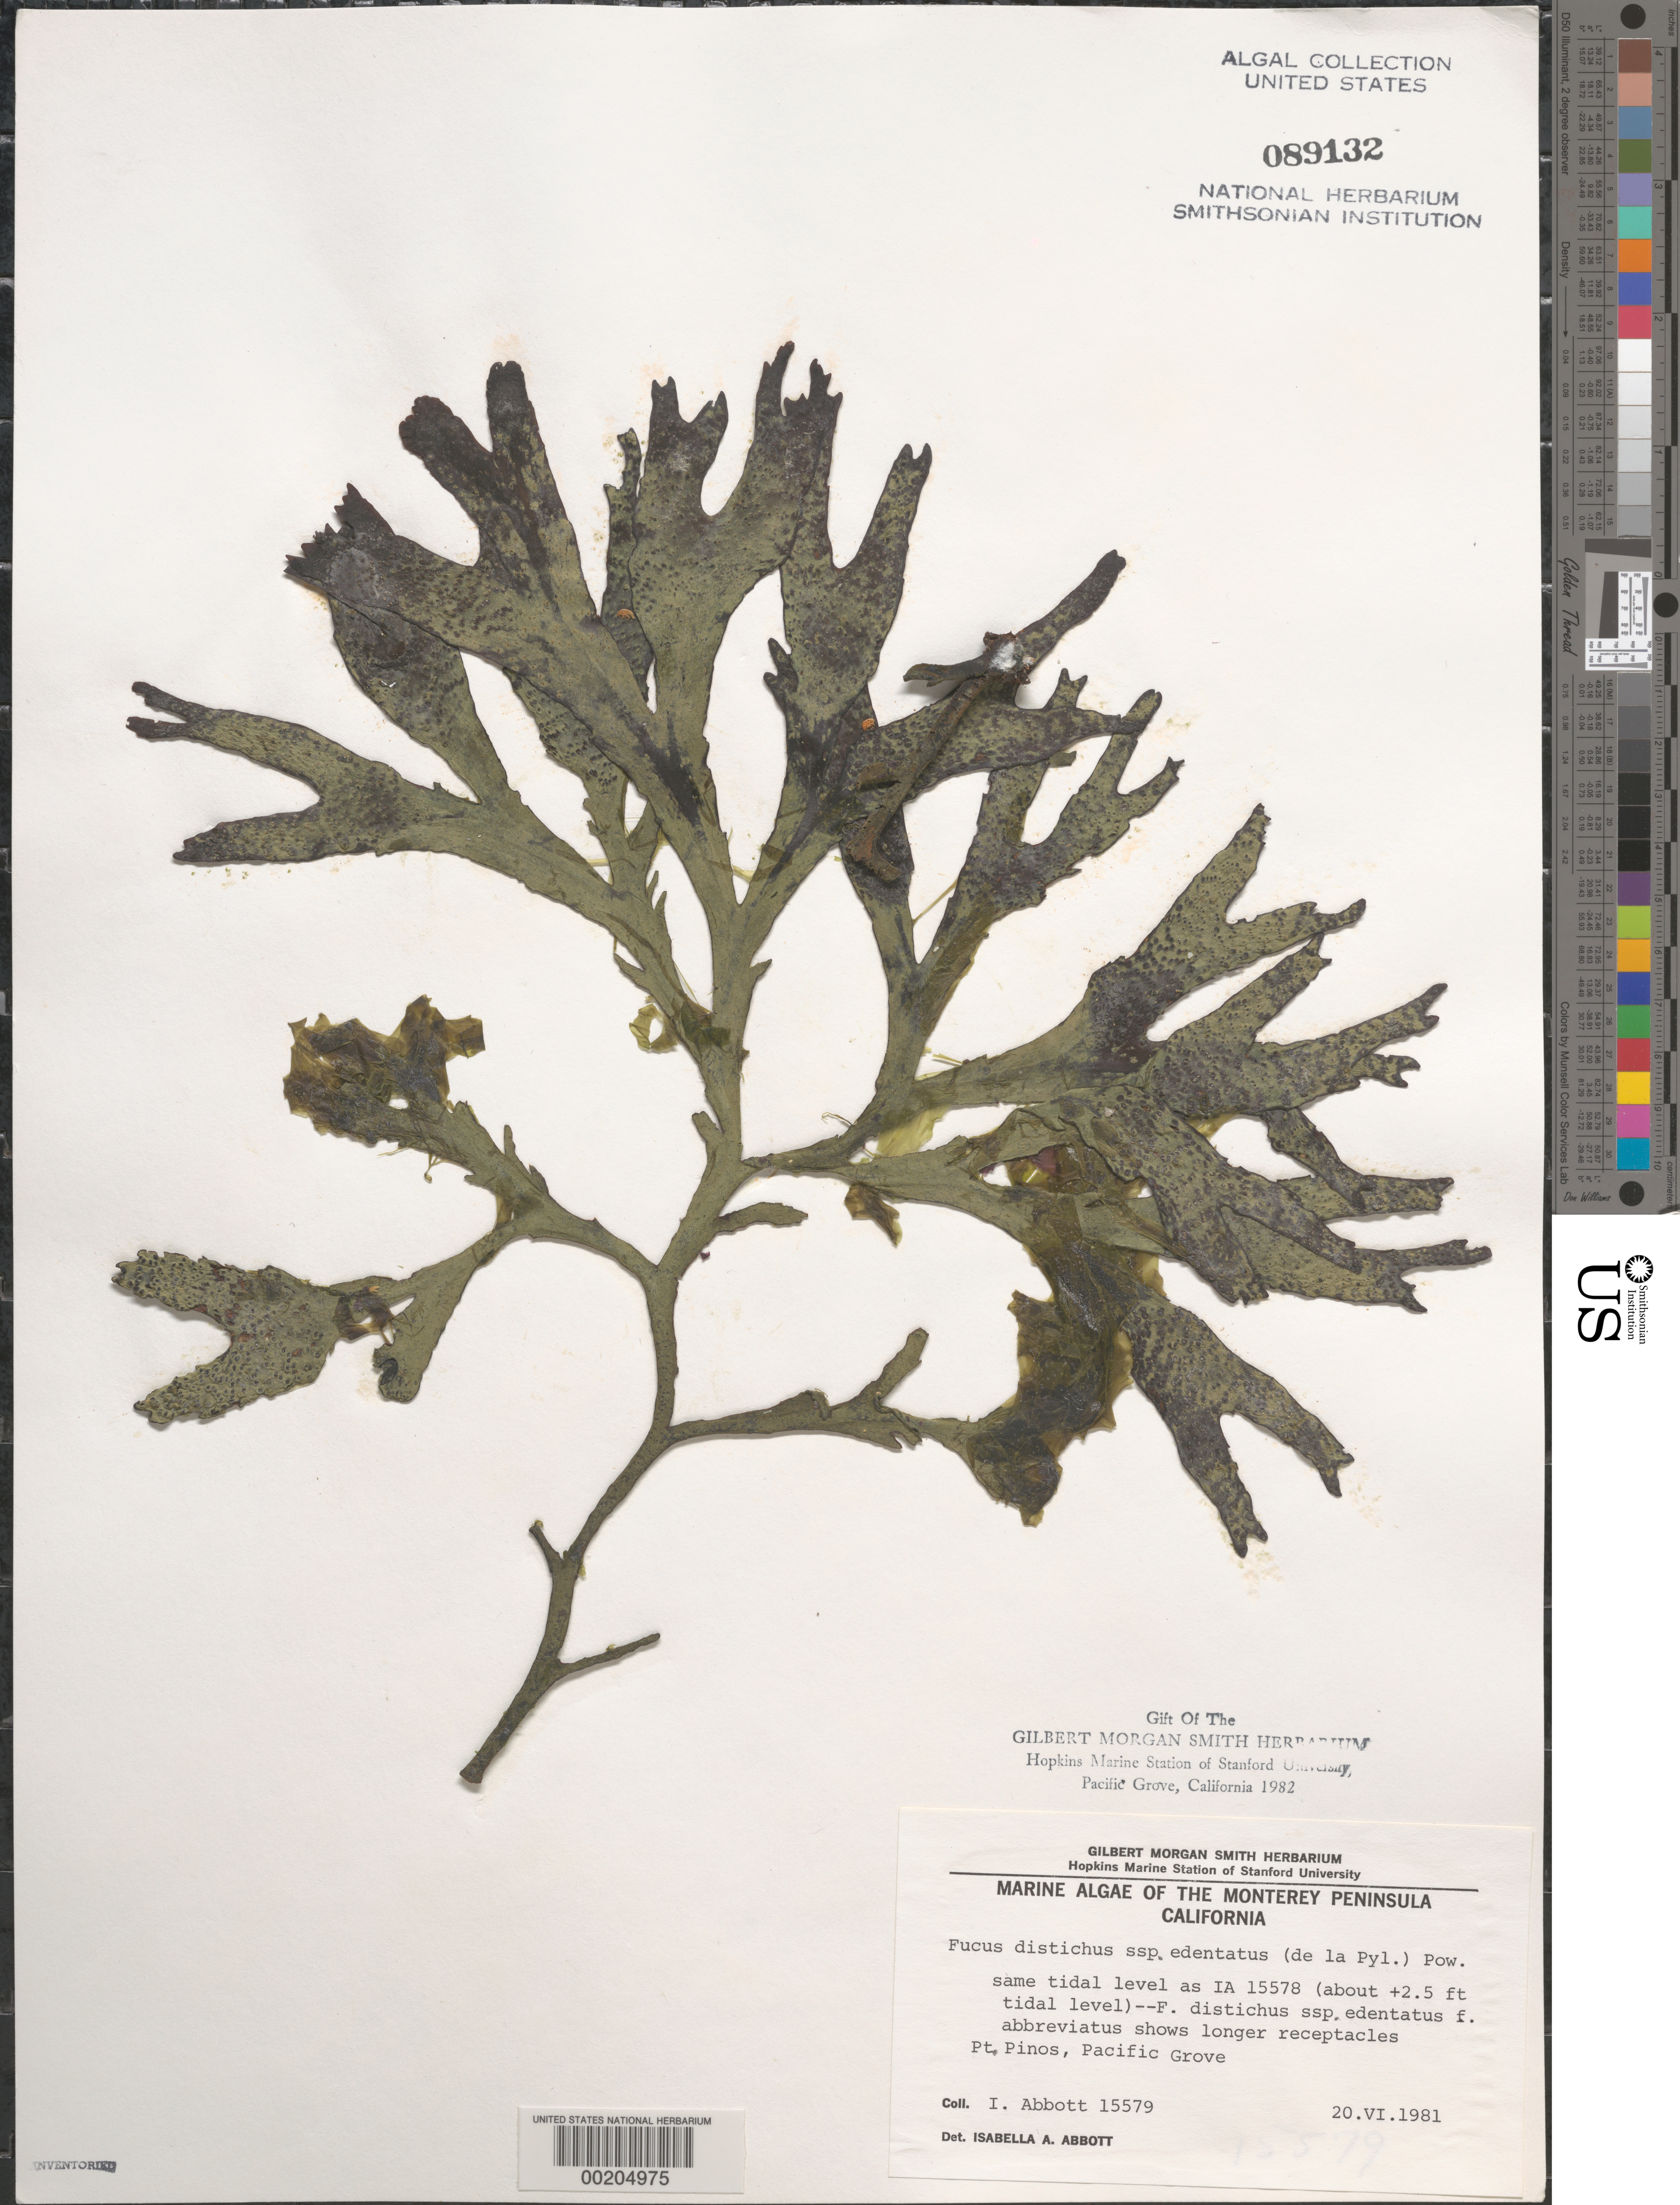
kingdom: Chromista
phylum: Ochrophyta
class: Phaeophyceae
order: Fucales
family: Fucaceae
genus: Fucus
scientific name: Fucus distichus subsp. edentatus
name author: (Bach. Pyl.) H.T. Powell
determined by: Abbott, Isabella A.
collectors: I. A. Abbott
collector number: IAA 15579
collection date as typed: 20 Jun 1981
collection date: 1981-06-20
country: United States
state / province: California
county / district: Monterey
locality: Point Pinos, Pacific Grove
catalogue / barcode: US 89132